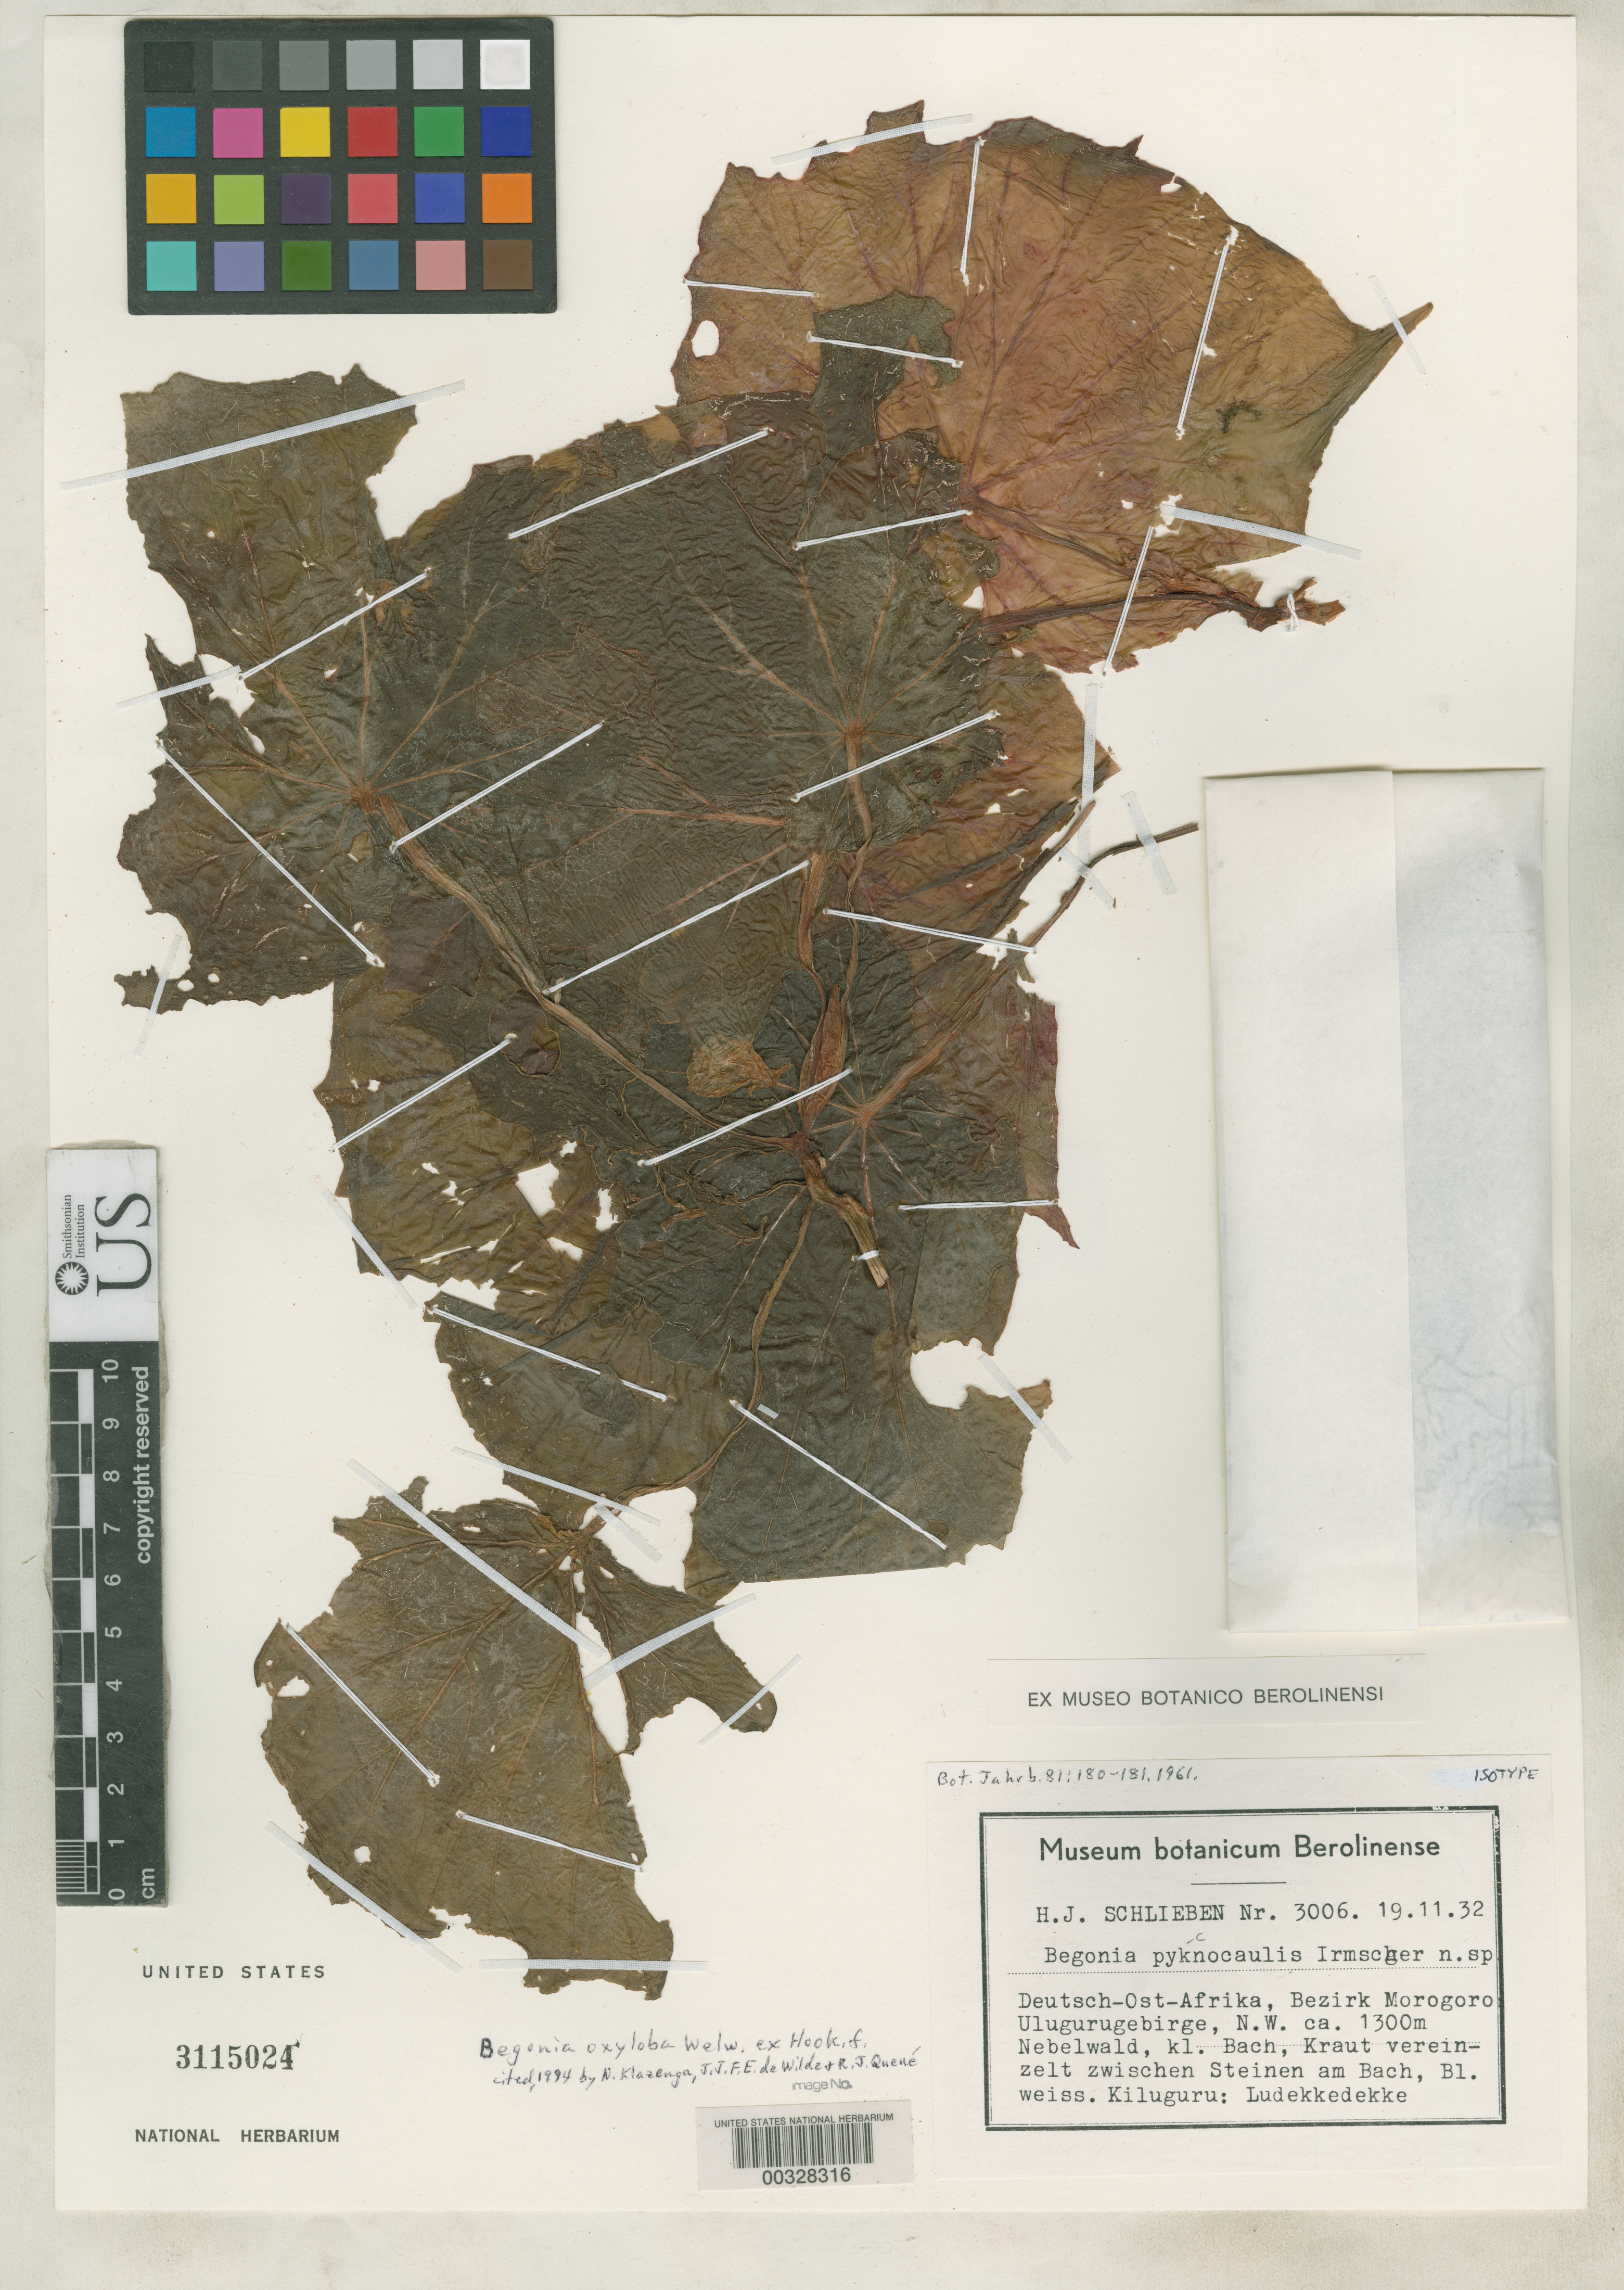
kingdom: Plantae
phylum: Tracheophyta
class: Magnoliopsida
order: Cucurbitales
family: Begoniaceae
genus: Begonia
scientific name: Begonia pyknocaulis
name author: Irmsch.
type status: Isotype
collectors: H. J. Schlieben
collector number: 3006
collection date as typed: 19 Nov 1932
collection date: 1932-11-19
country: Tanzania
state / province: Morogoro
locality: Ulugurug Gebirge.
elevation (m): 1300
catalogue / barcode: US 3115024